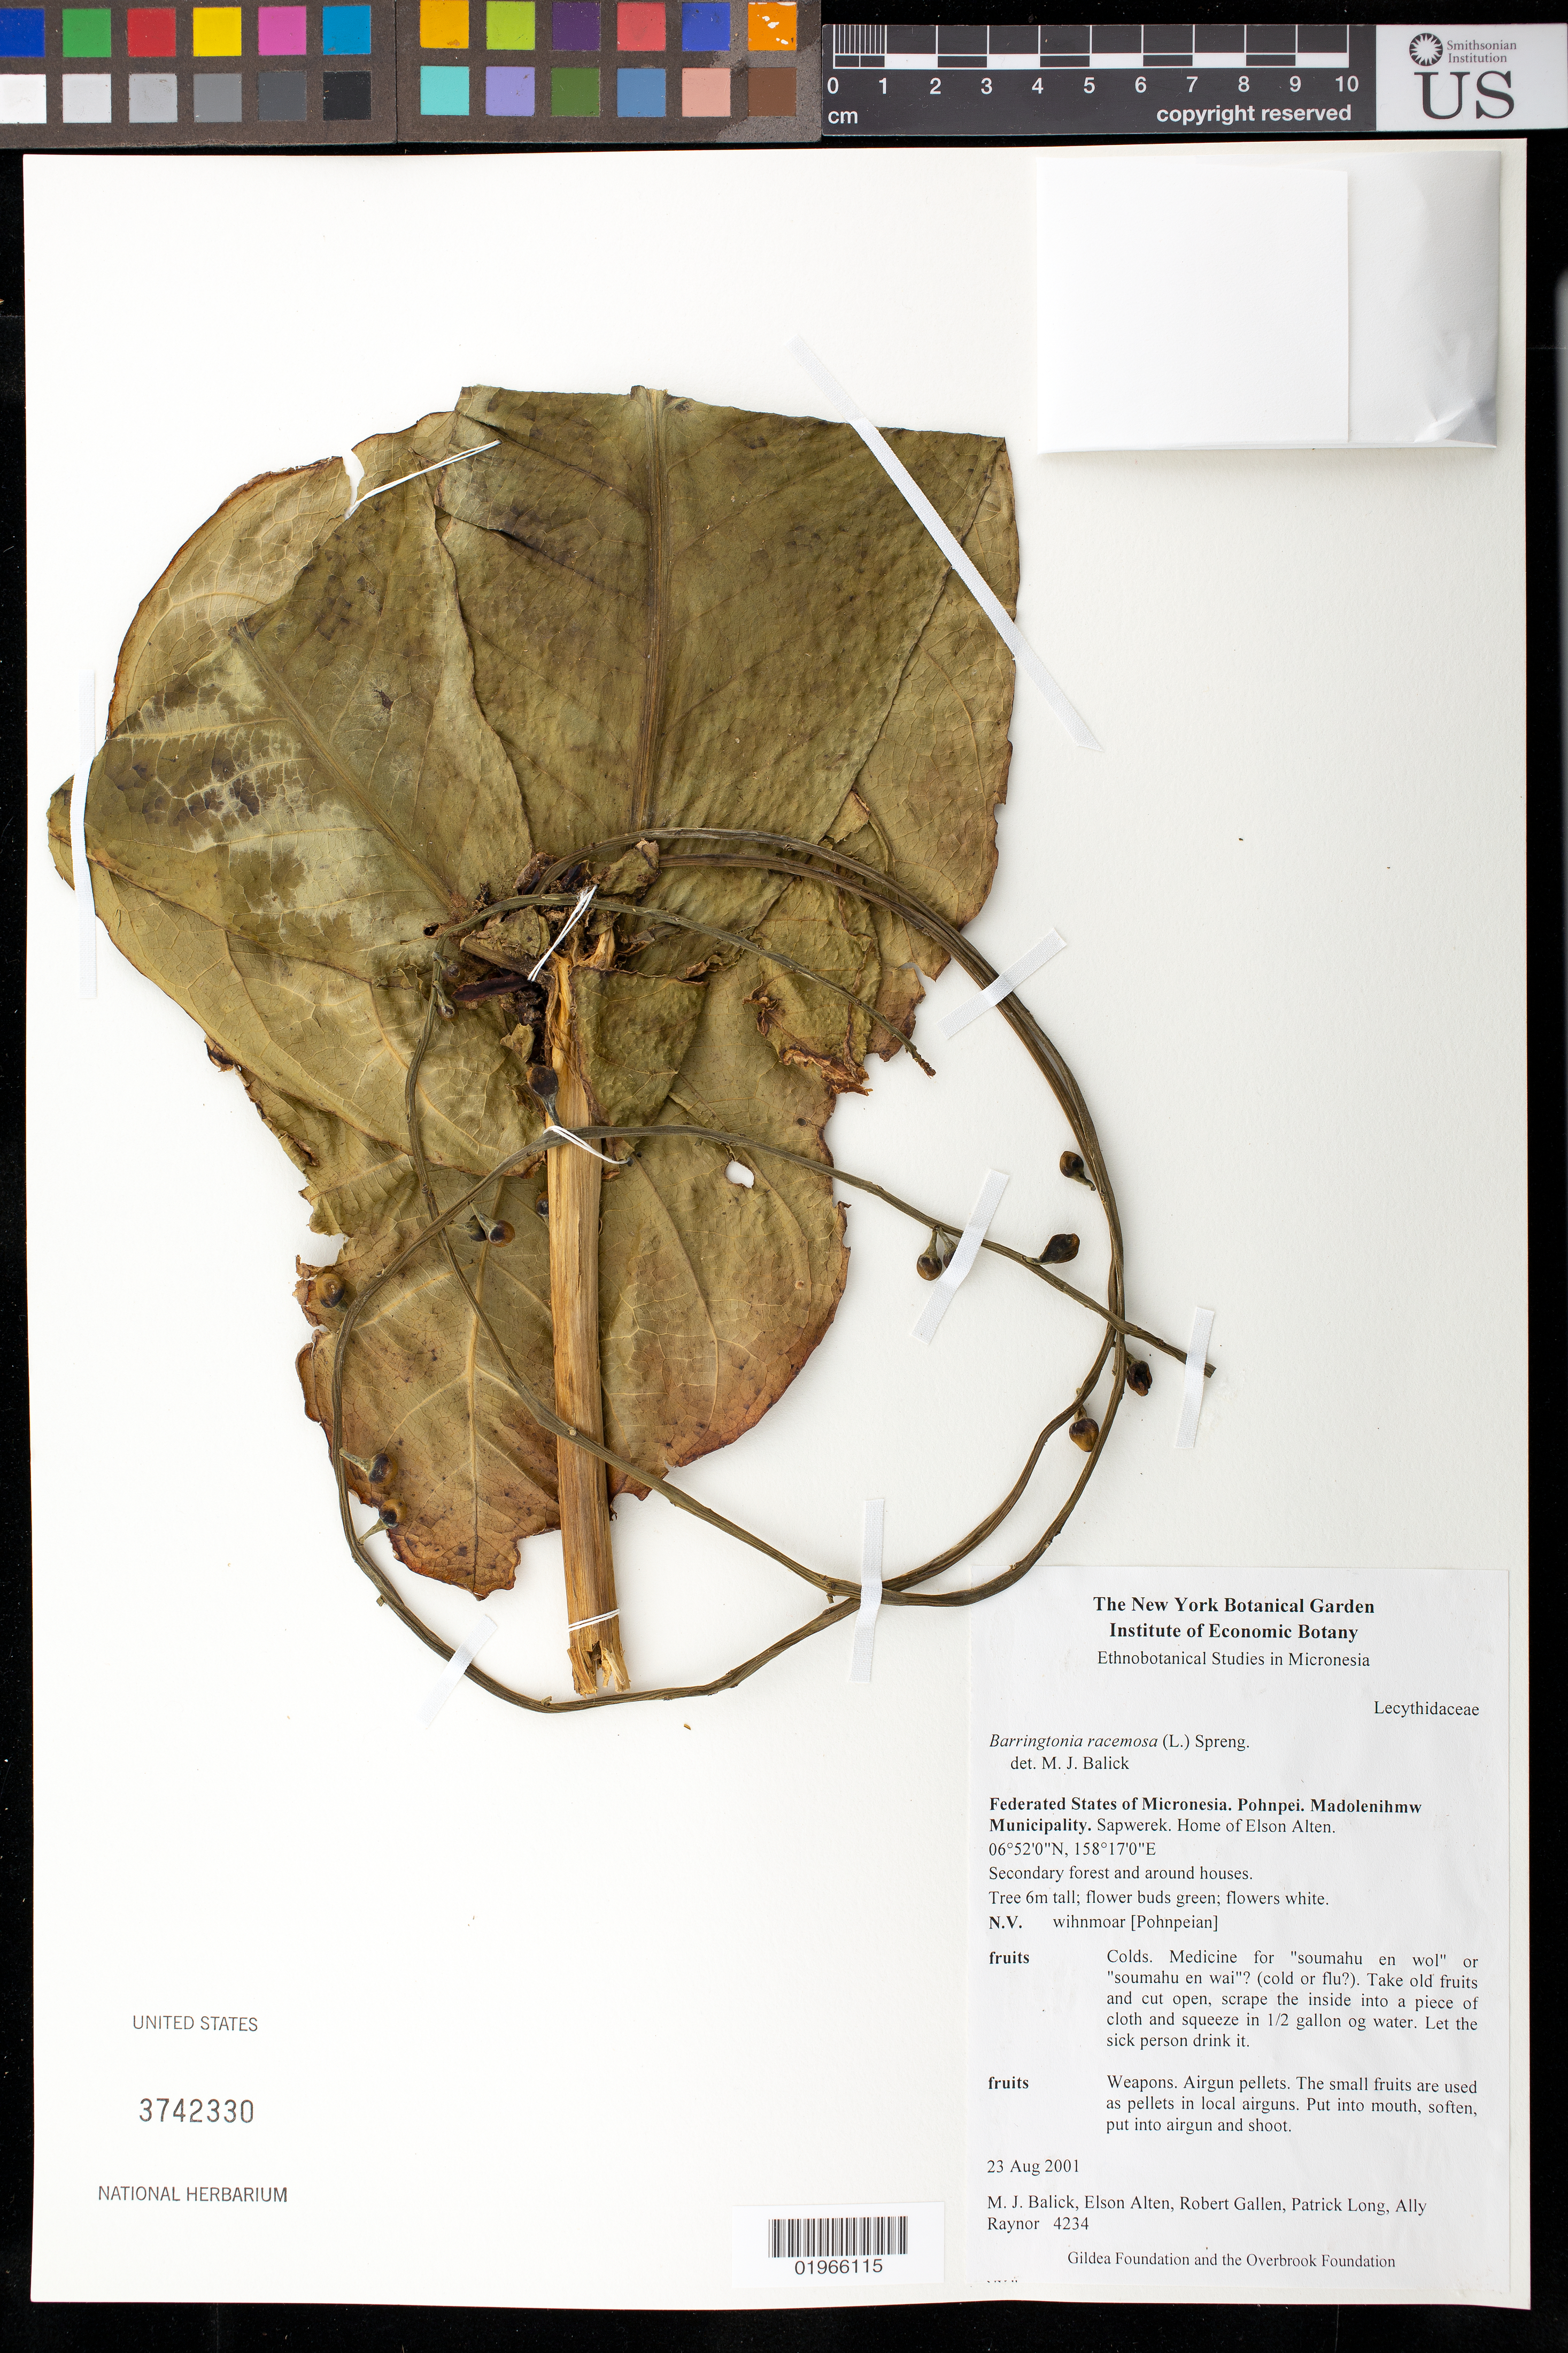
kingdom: Plantae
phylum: Tracheophyta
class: Magnoliopsida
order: Ericales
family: Lecythidaceae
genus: Barringtonia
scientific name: Barringtonia racemosa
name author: (L.) Spreng.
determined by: Balick, M. J.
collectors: M. J. Balick, E. Alten, R. Gallen, P. Long & A. Raynor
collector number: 4233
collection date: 2001-08-23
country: Micronesia, Federated States of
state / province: Pohnpei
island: Pohnpei [Ponape]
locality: Madolenihmw Municipalaity, Sapwerek, home of Elson Alten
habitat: Secondary forest around houses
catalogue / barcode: US 3742330